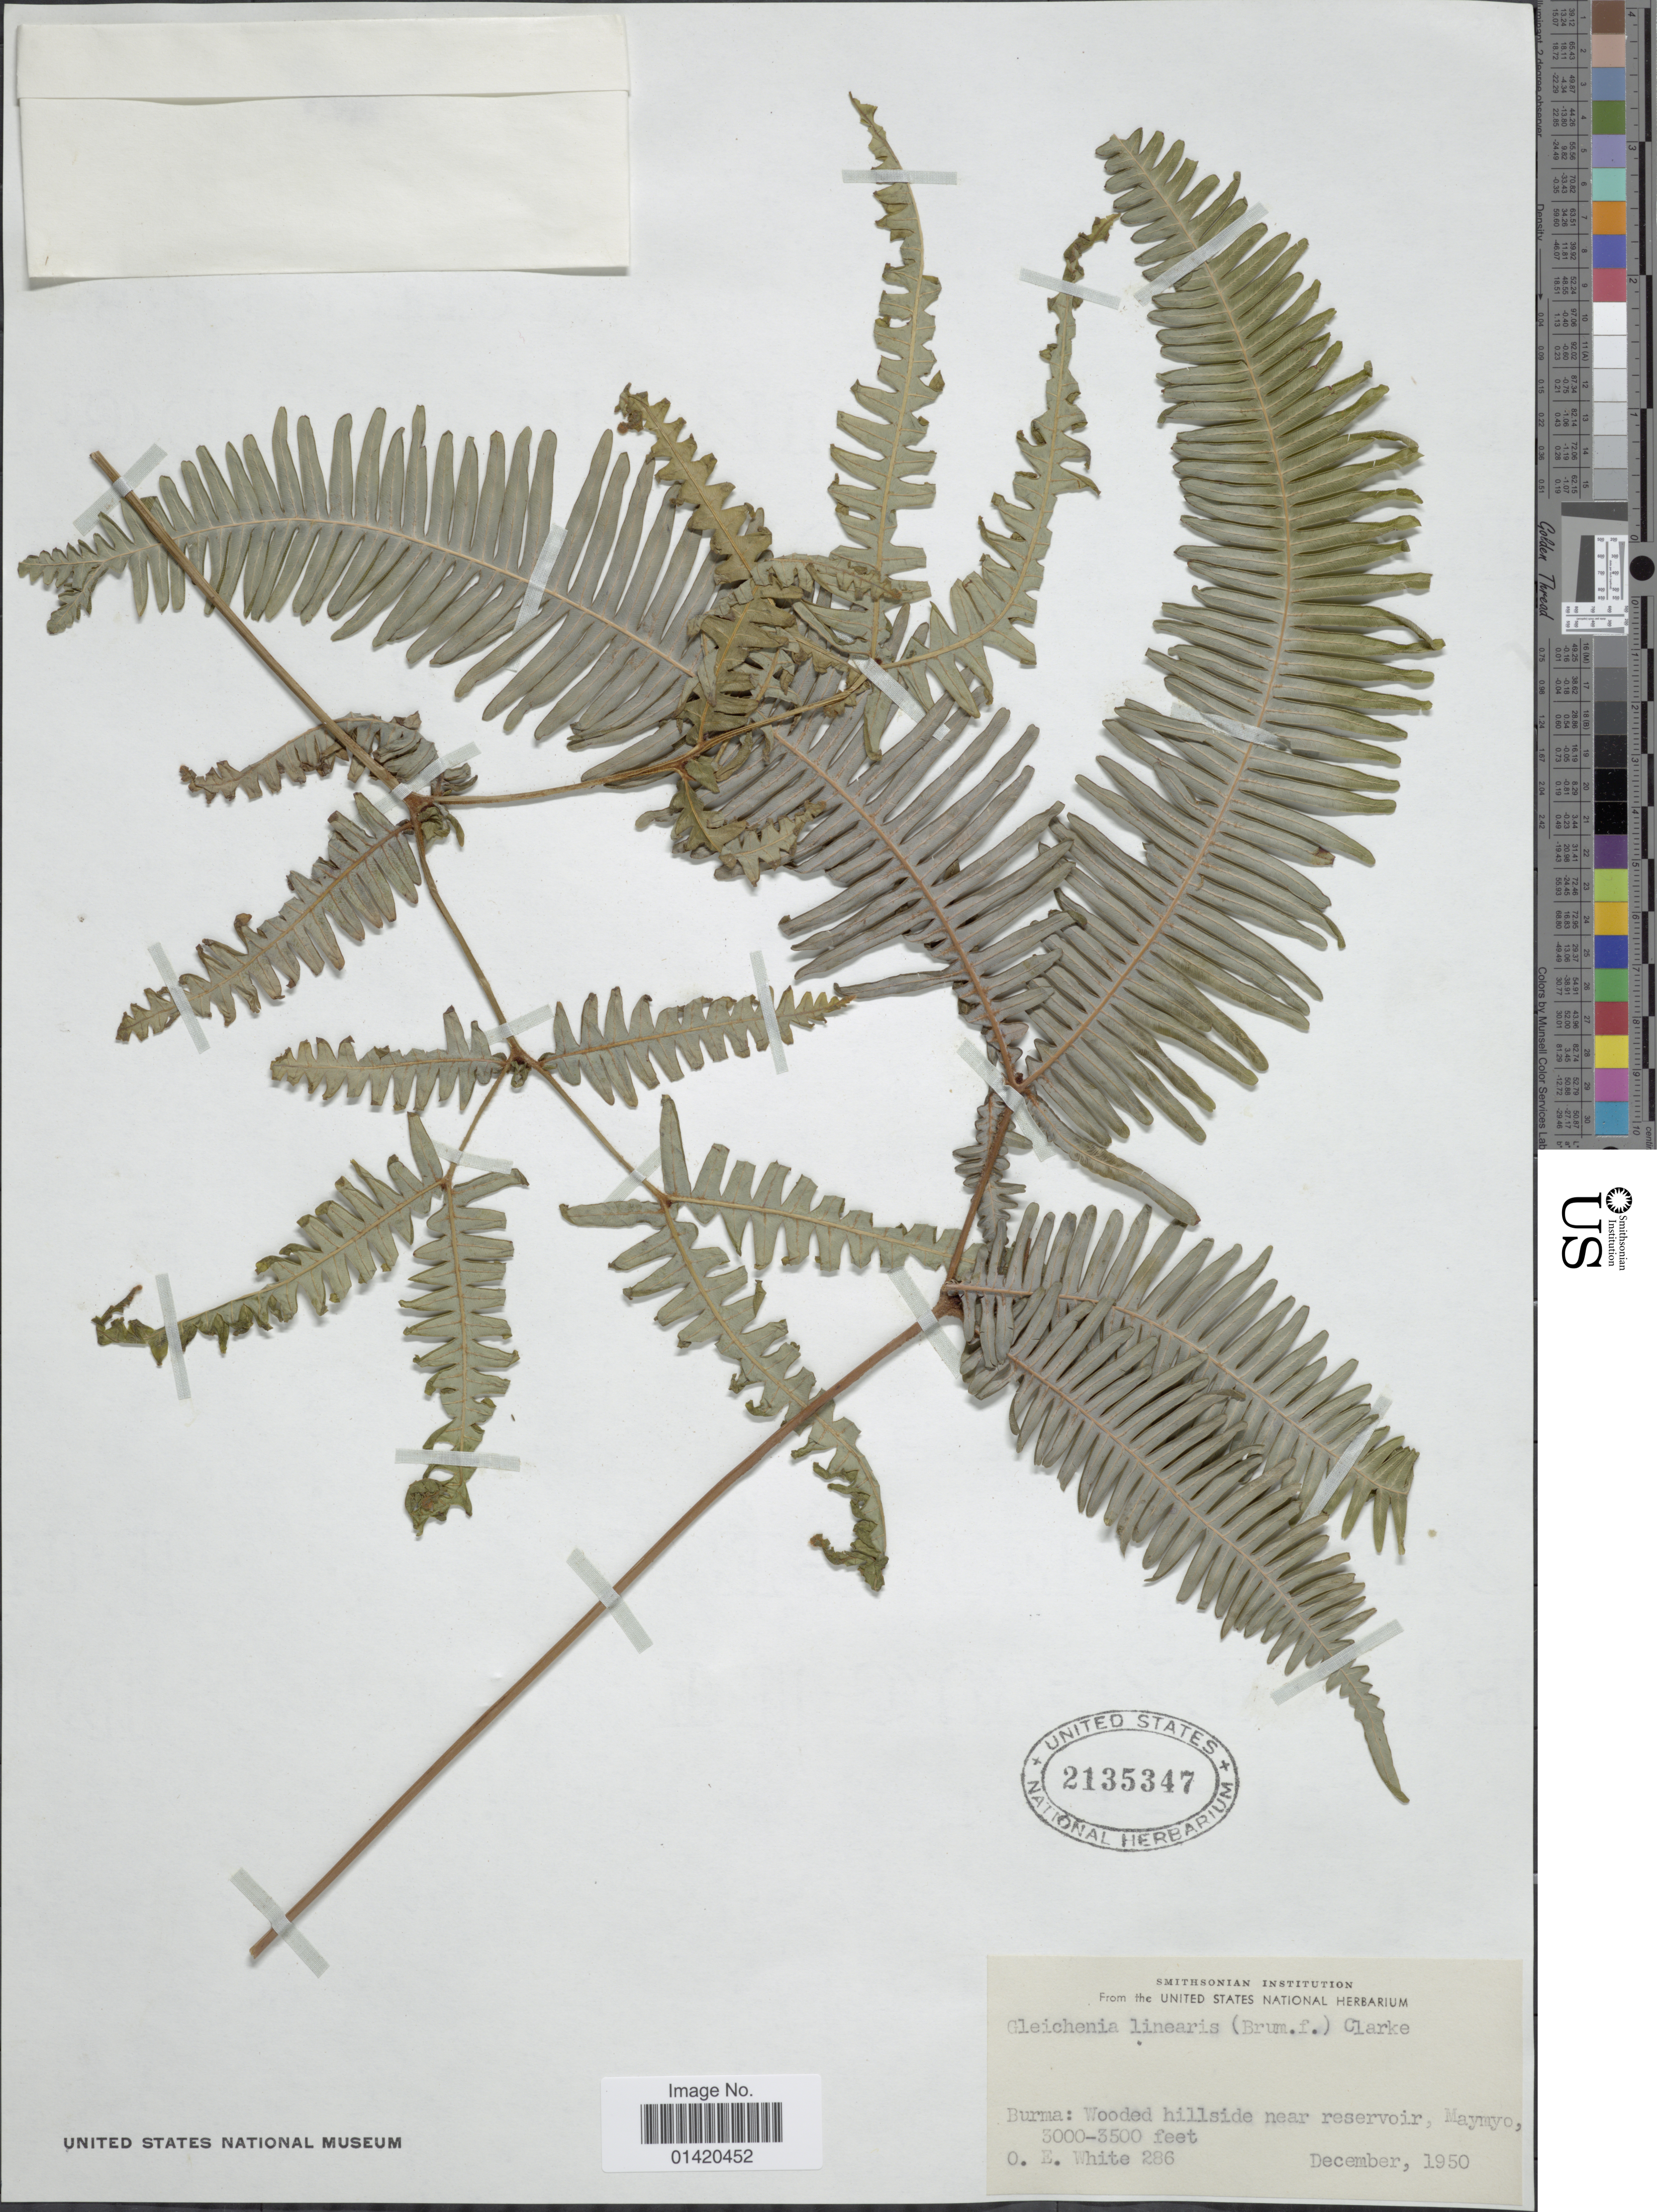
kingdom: Plantae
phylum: Tracheophyta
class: Polypodiopsida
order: Gleicheniales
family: Gleicheniaceae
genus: Dicranopteris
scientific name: Dicranopteris linearis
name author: (Burm. f.) Underw.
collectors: O. E. White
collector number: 286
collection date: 1950-12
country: Myanmar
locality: Burma: Wooded hillside near reservoir, Maymyo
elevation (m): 914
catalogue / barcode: US 2135347